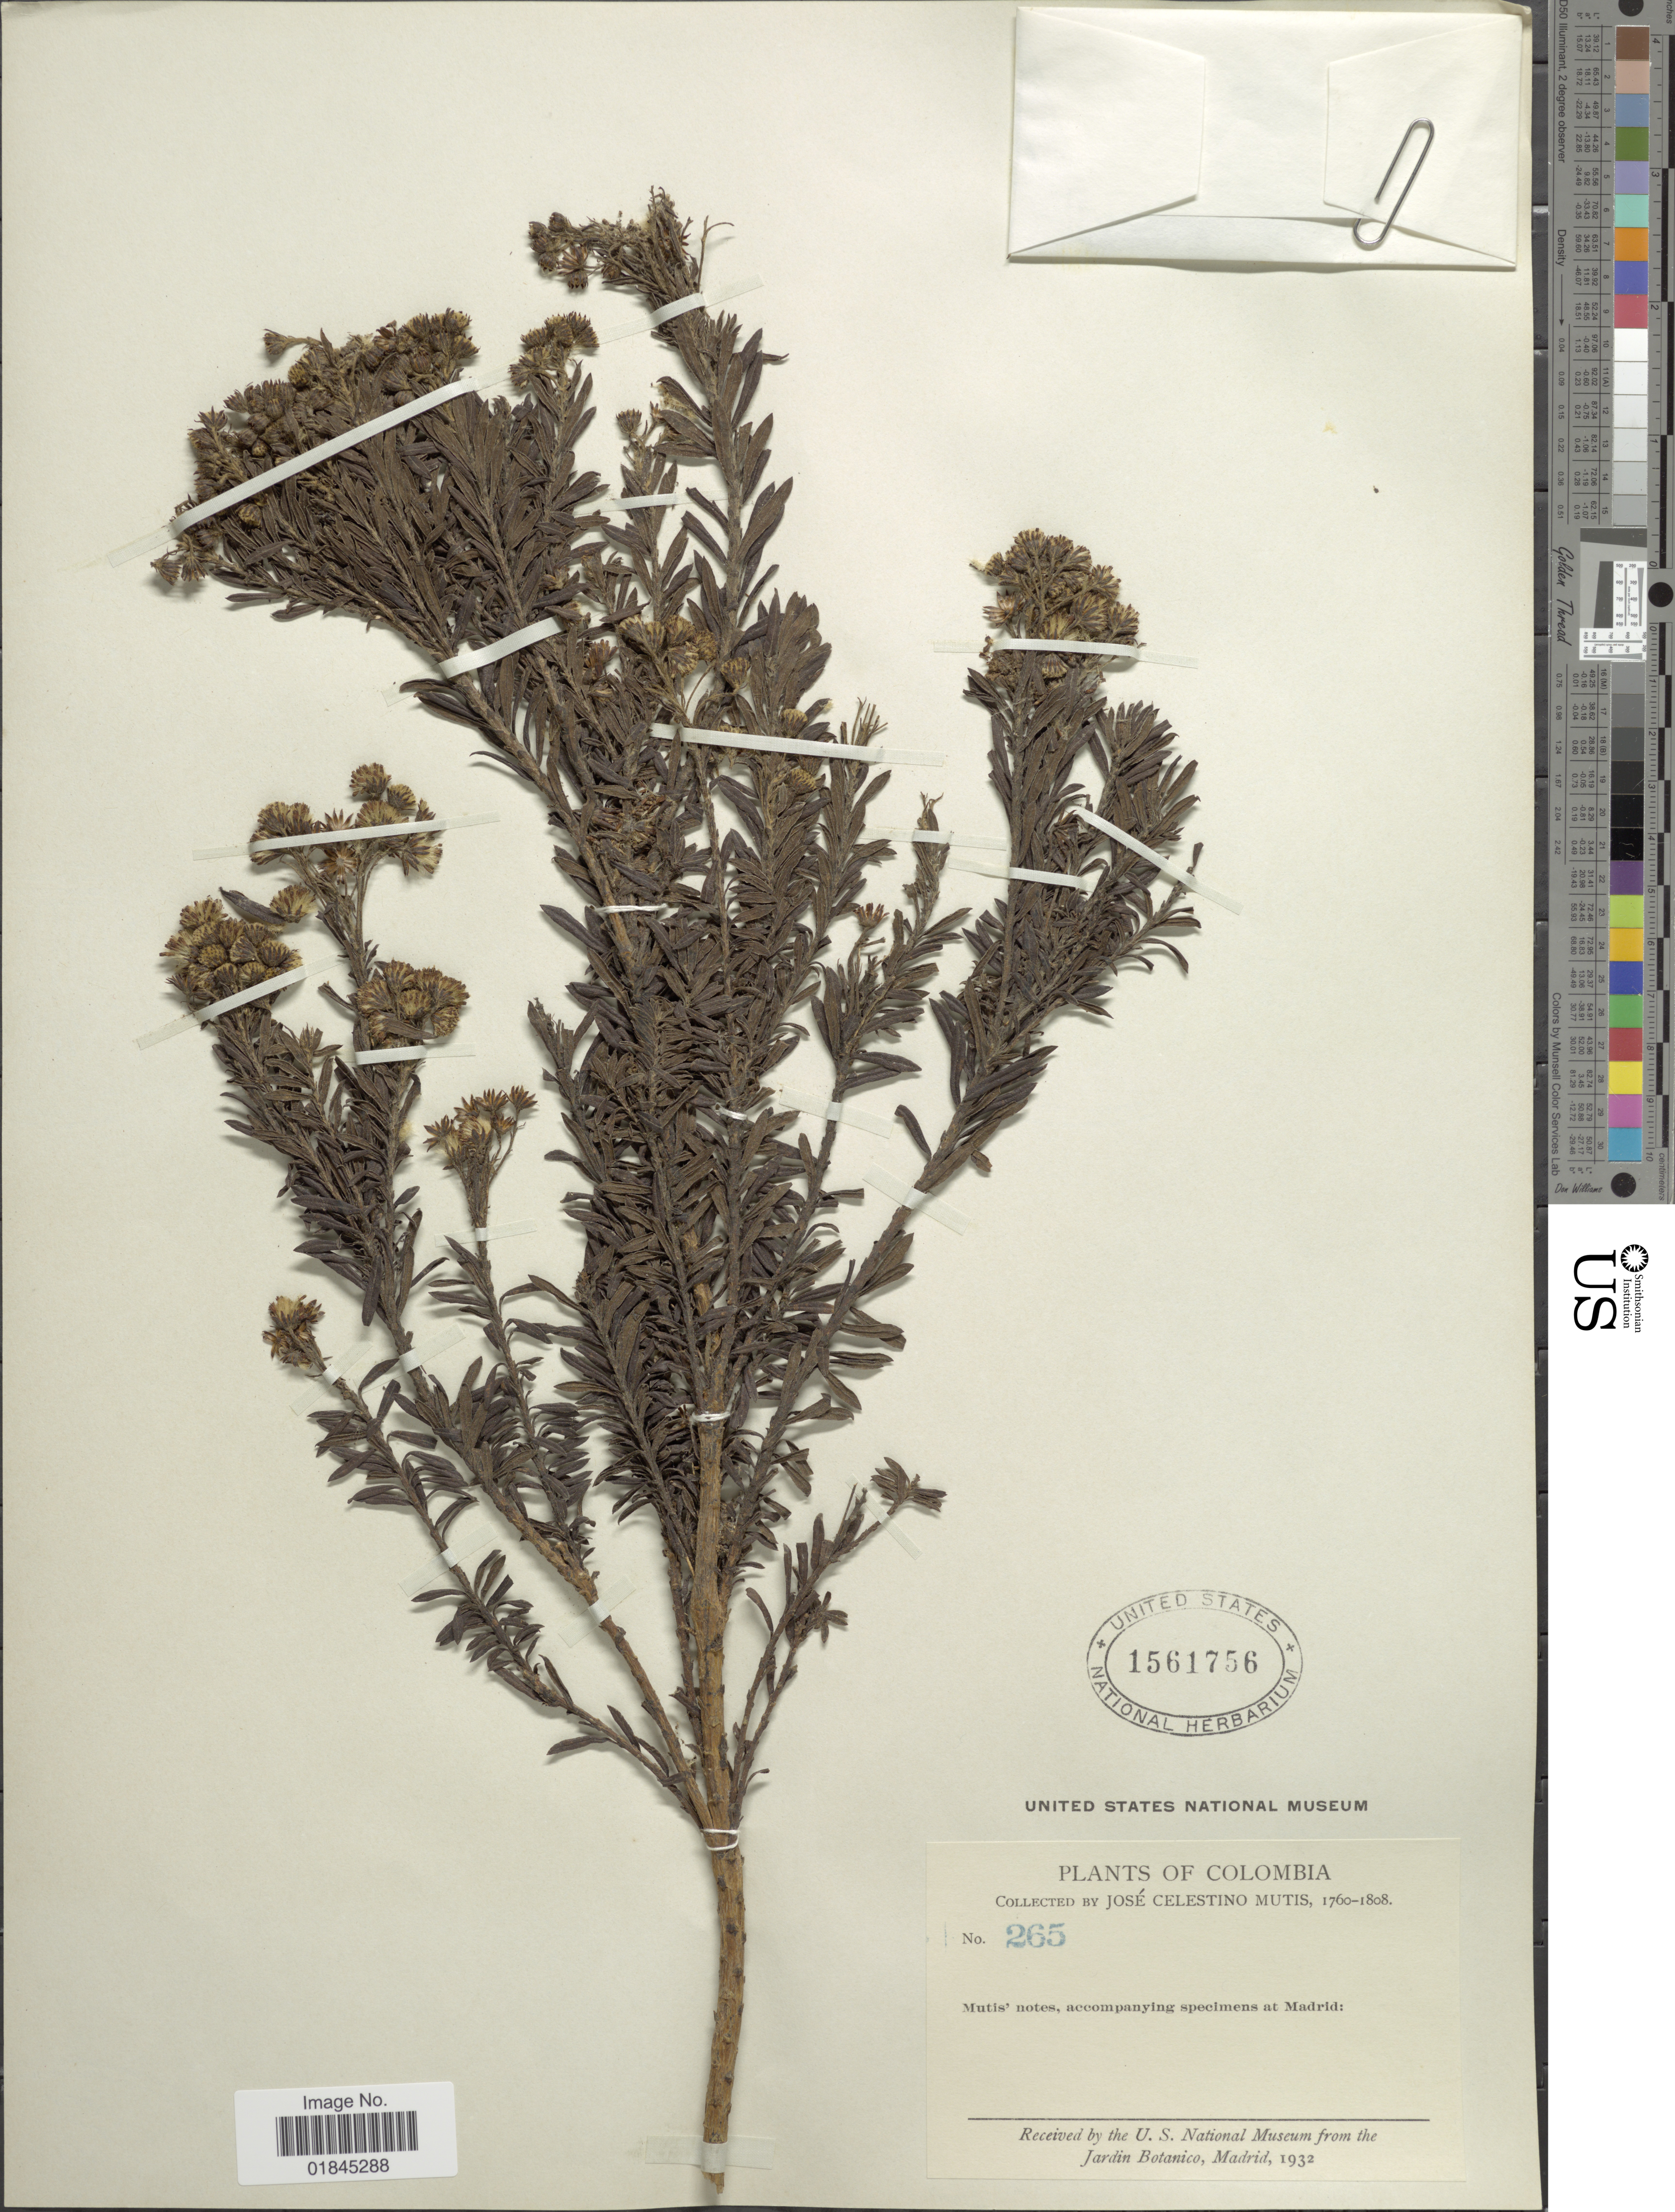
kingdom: Plantae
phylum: Tracheophyta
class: Magnoliopsida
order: Asterales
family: Asteraceae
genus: Pentacalia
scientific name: Pentacalia corymbosa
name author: (Benth.) Cuatrec.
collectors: J. C. B. Mutis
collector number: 265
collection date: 1760/1808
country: Colombia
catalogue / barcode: US 1561756